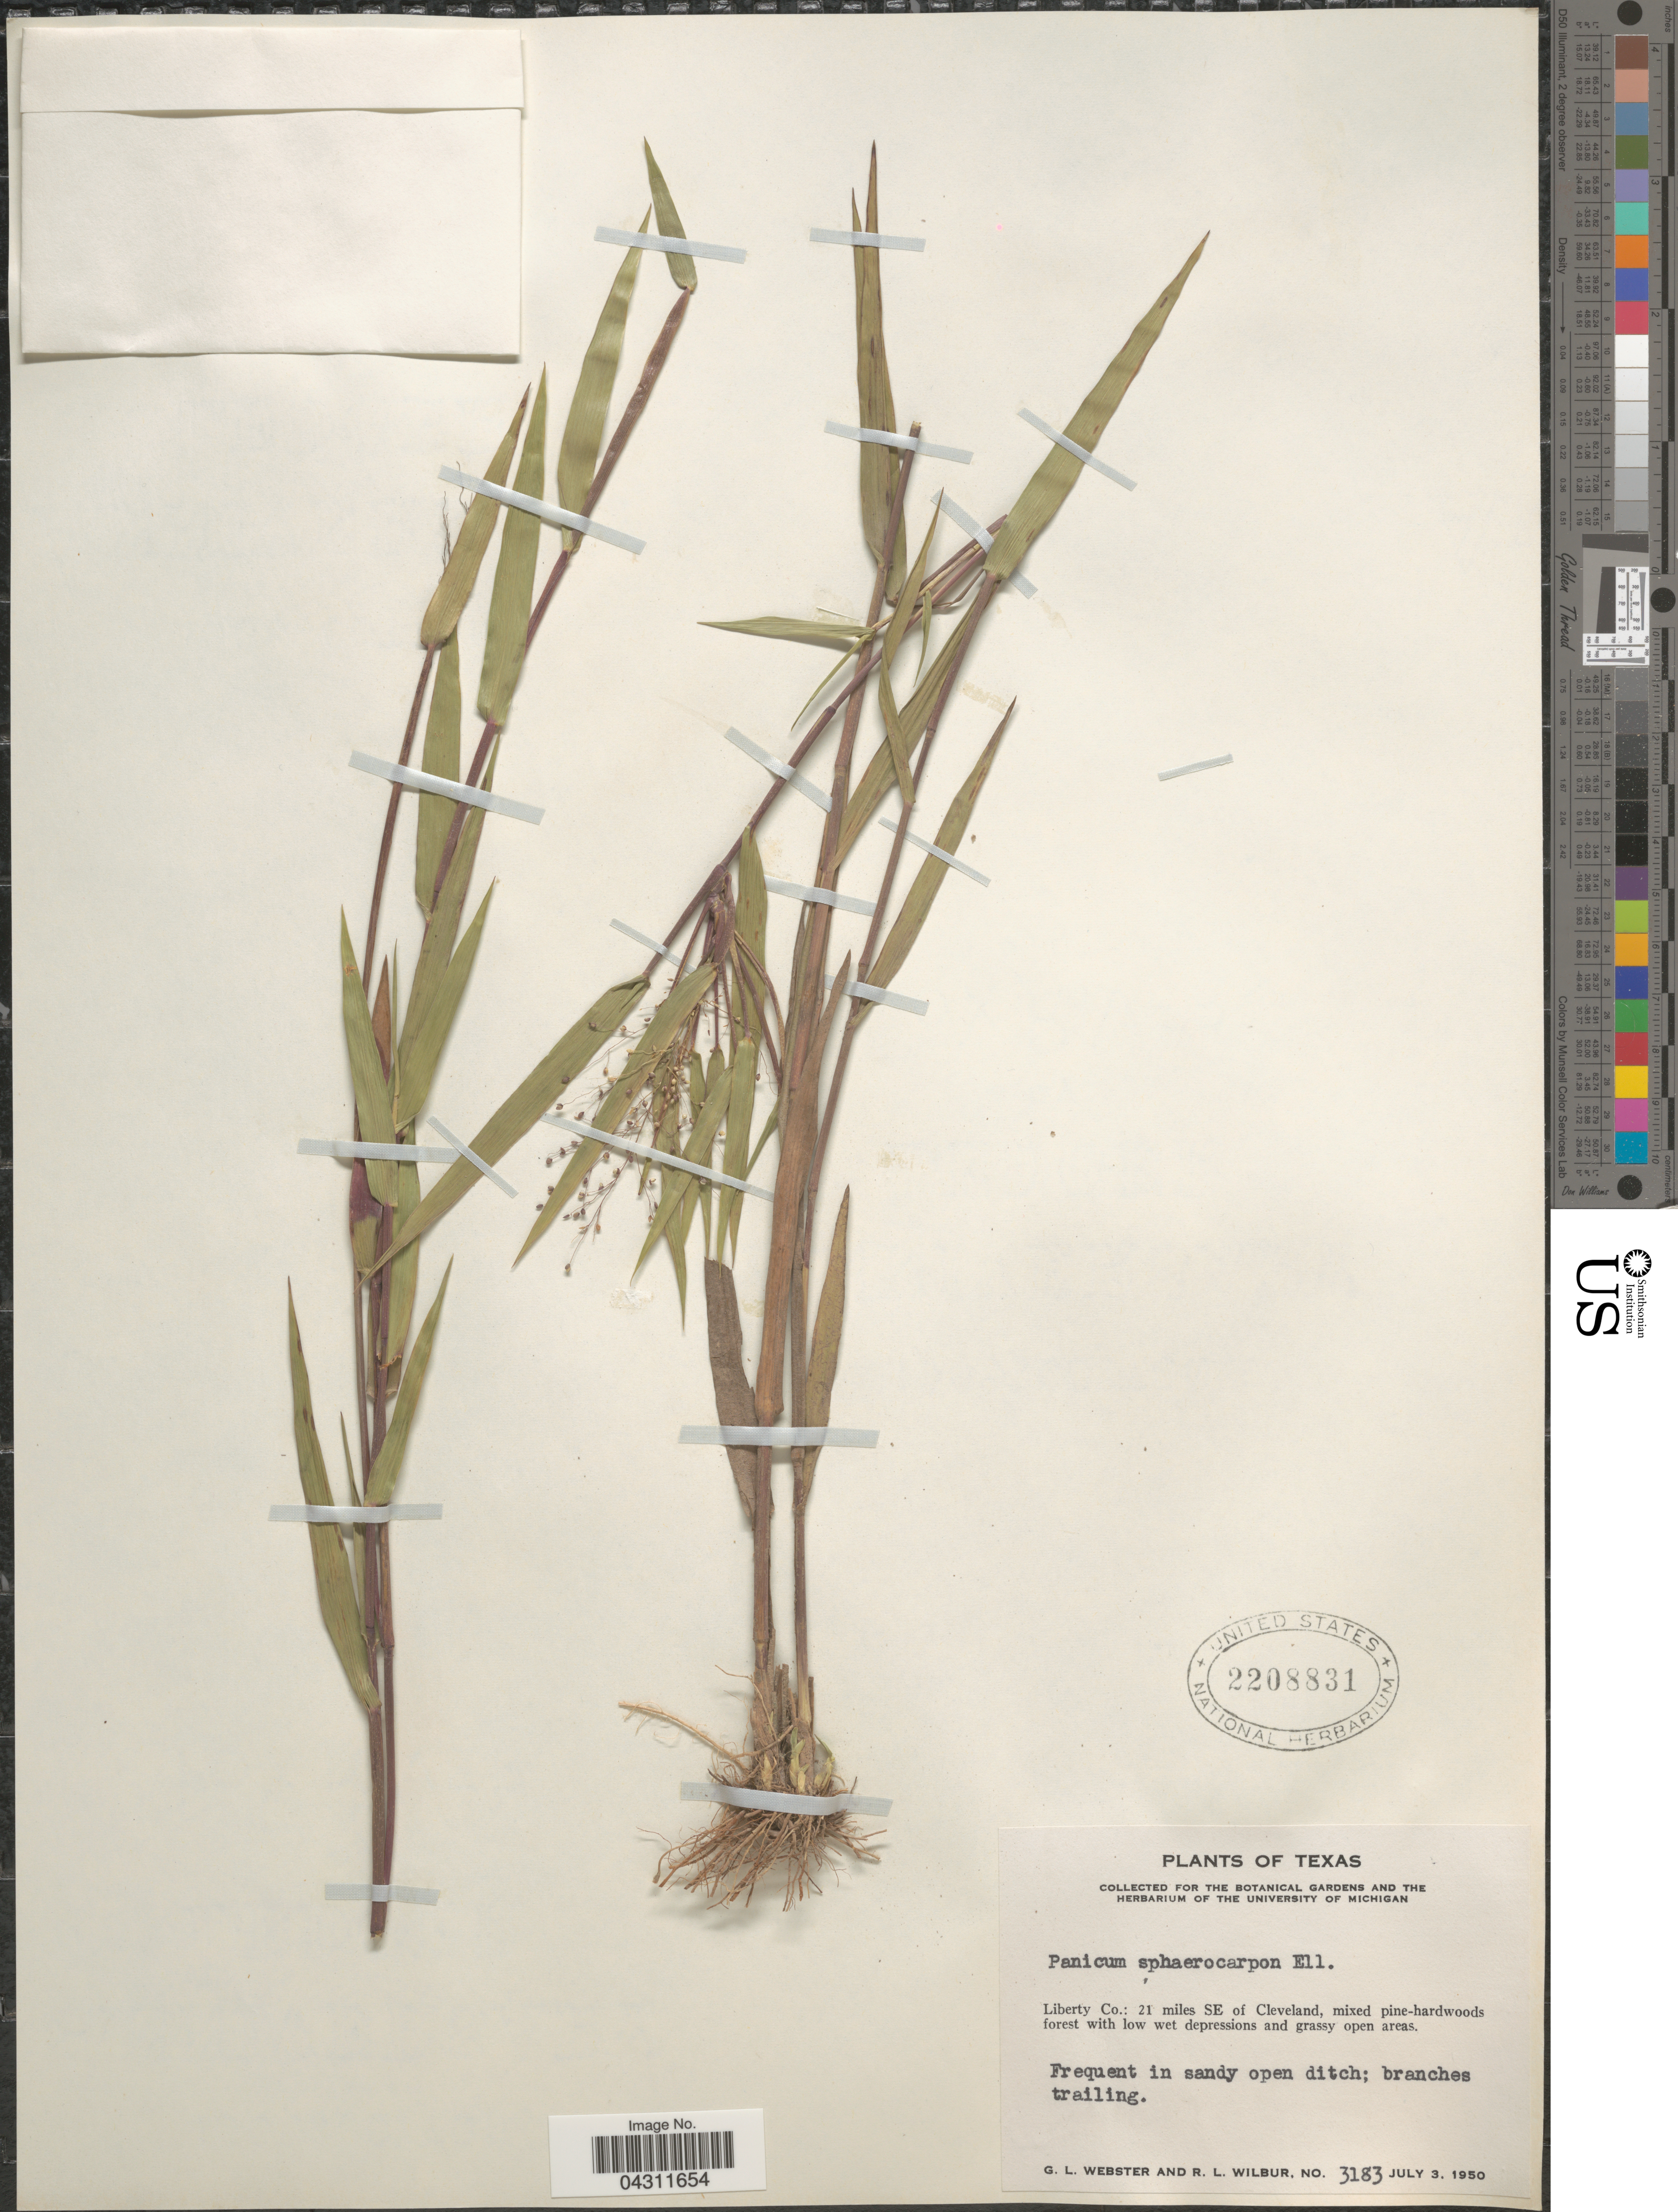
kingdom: Plantae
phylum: Tracheophyta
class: Liliopsida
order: Poales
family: Poaceae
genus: Dichanthelium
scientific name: Dichanthelium strigosum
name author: (Muhl. ex Elliott) Freckmann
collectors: G. L. Webster & R. L. Wilbur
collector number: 3183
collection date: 1950-07-03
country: United States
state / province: Texas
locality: Liberty Co.: 21 miles SE of Cleveland.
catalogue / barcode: US 2208831